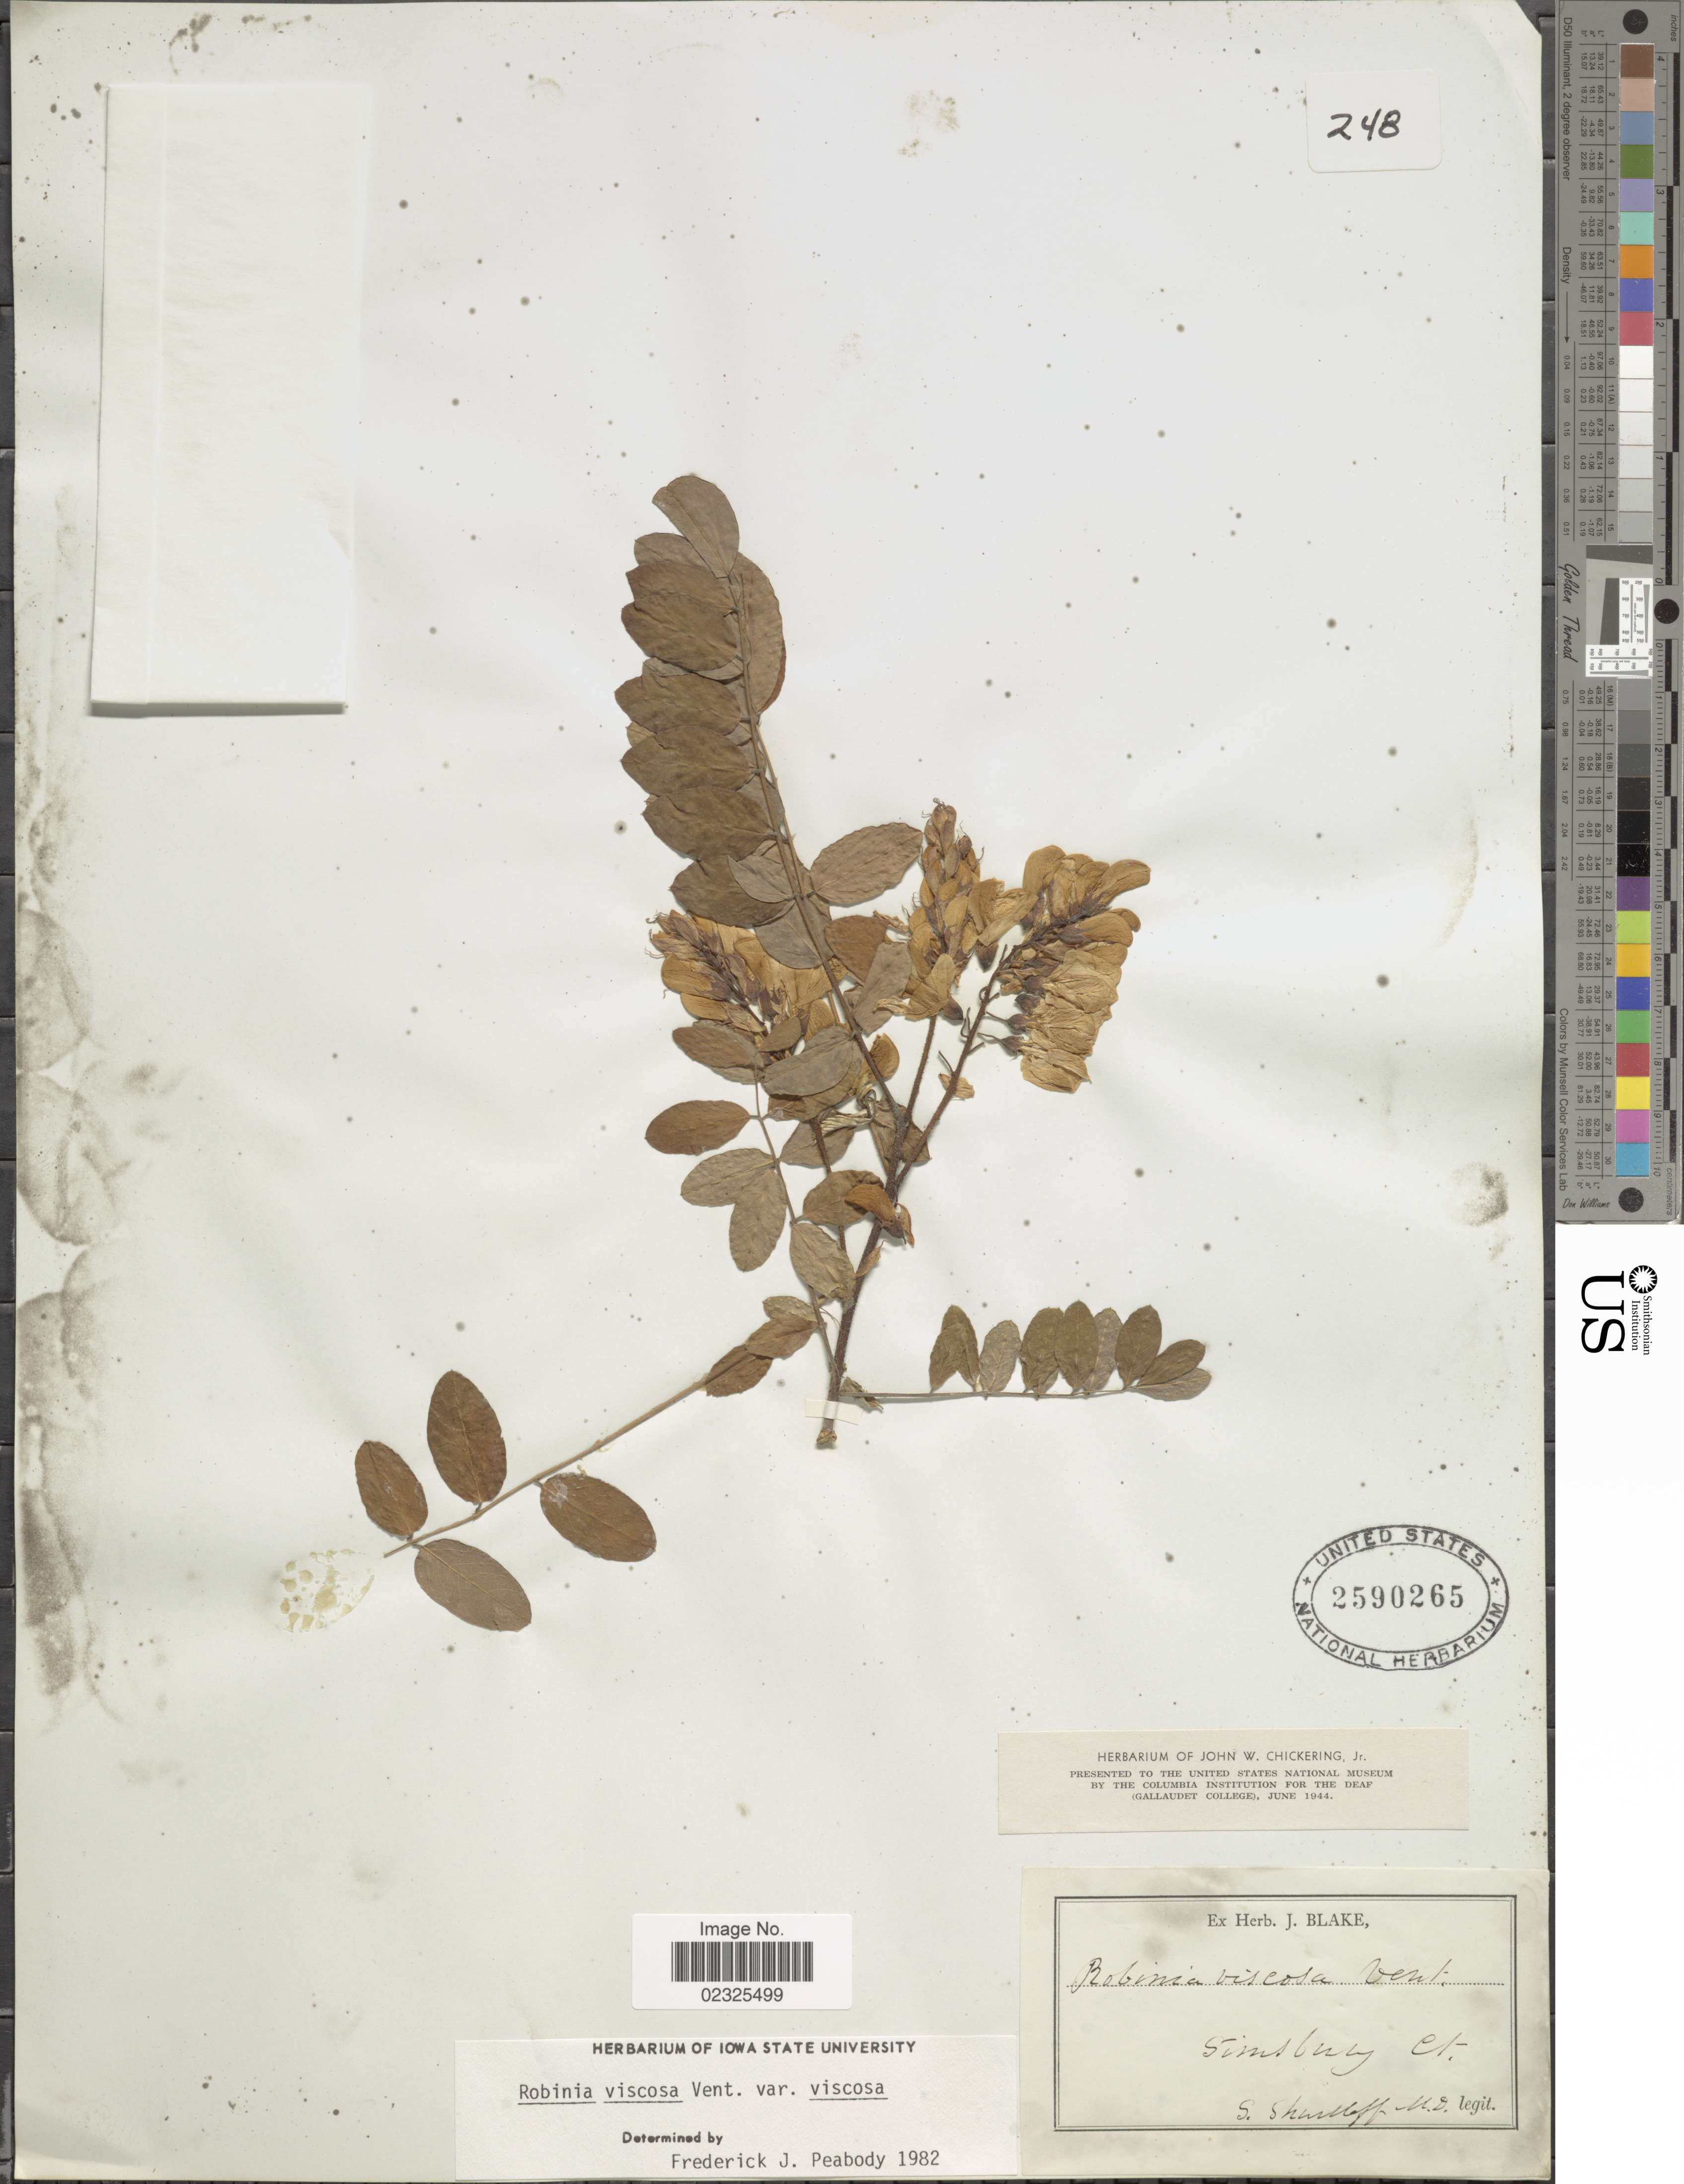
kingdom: Plantae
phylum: Tracheophyta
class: Magnoliopsida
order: Fabales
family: Fabaceae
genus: Robinia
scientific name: Robinia viscosa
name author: Vent.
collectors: S. Shurtleff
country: United States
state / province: Connecticut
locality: Simsbury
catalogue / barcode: US 2590265